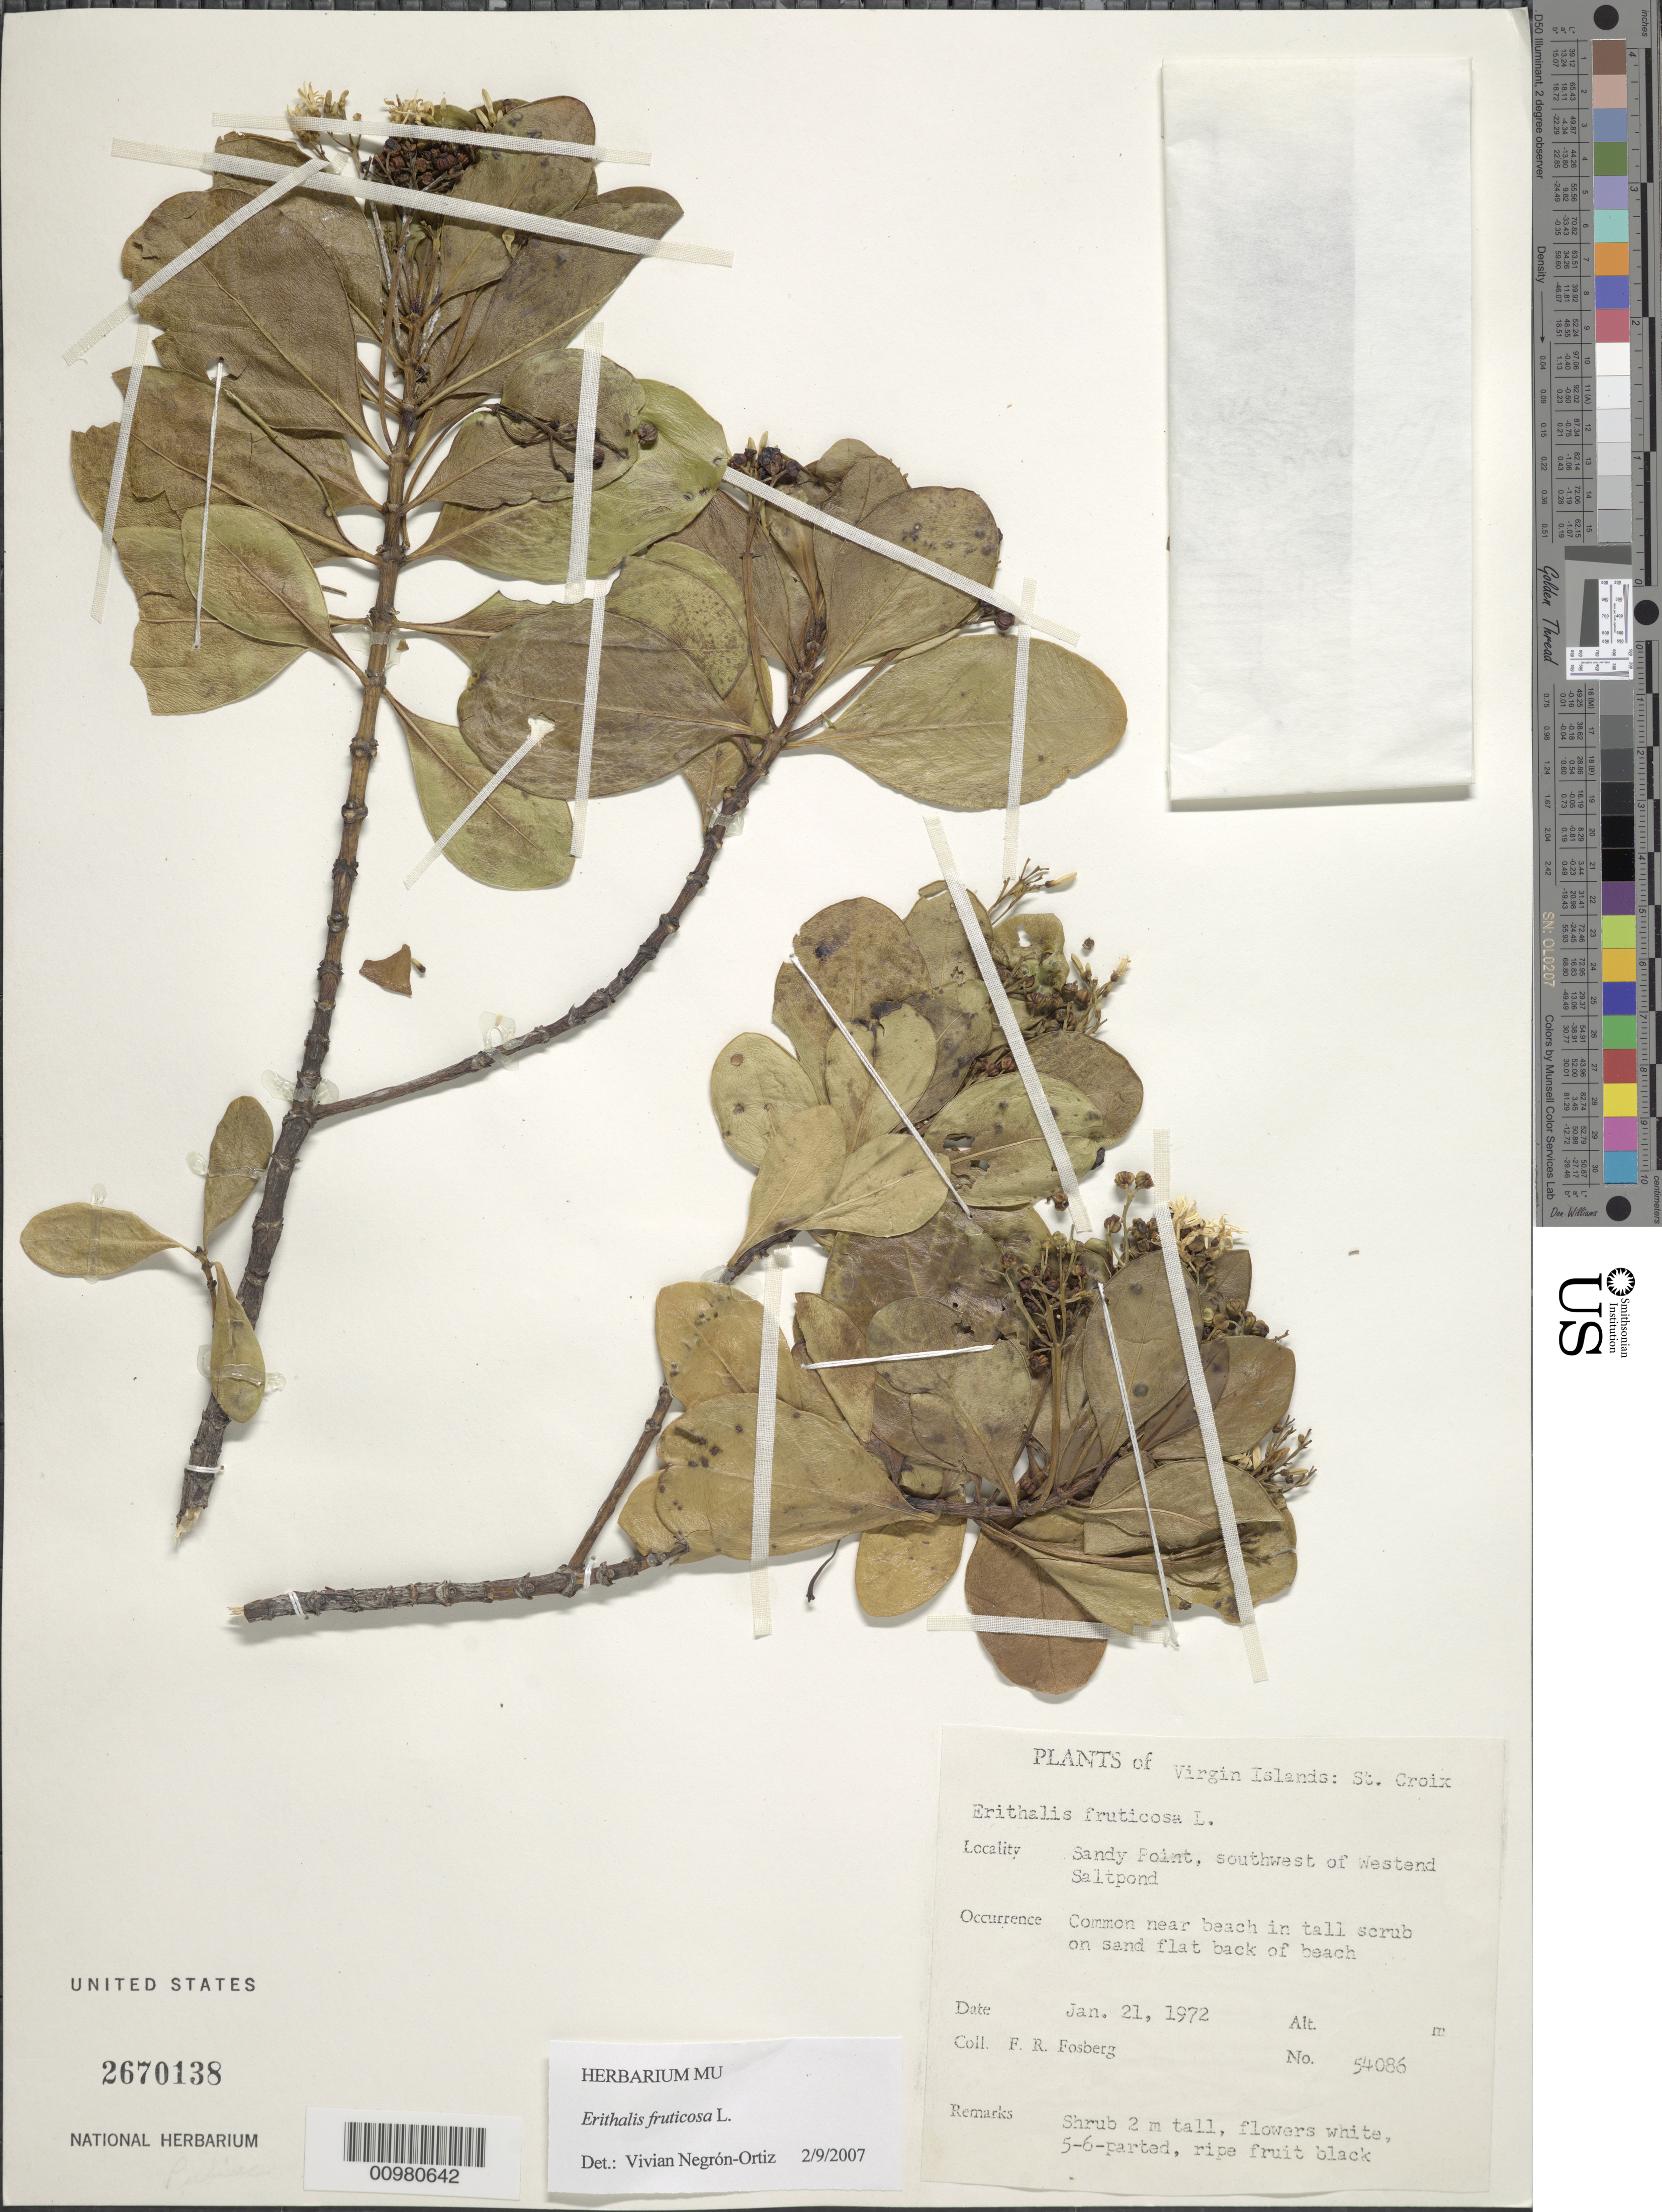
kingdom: Plantae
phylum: Tracheophyta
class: Magnoliopsida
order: Gentianales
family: Rubiaceae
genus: Erithalis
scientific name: Erithalis fruticosa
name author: L.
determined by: Negrón-Ortiz, V.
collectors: F. R. Fosberg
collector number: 54086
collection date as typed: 21 Jan 1972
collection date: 1972-01-21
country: U.S. Virgin Islands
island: St. Croix I.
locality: Sandy Point, southwest of Westend Saltpond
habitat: Common near beach in tall scrub on sand flat back of beach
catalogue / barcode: US 2670138